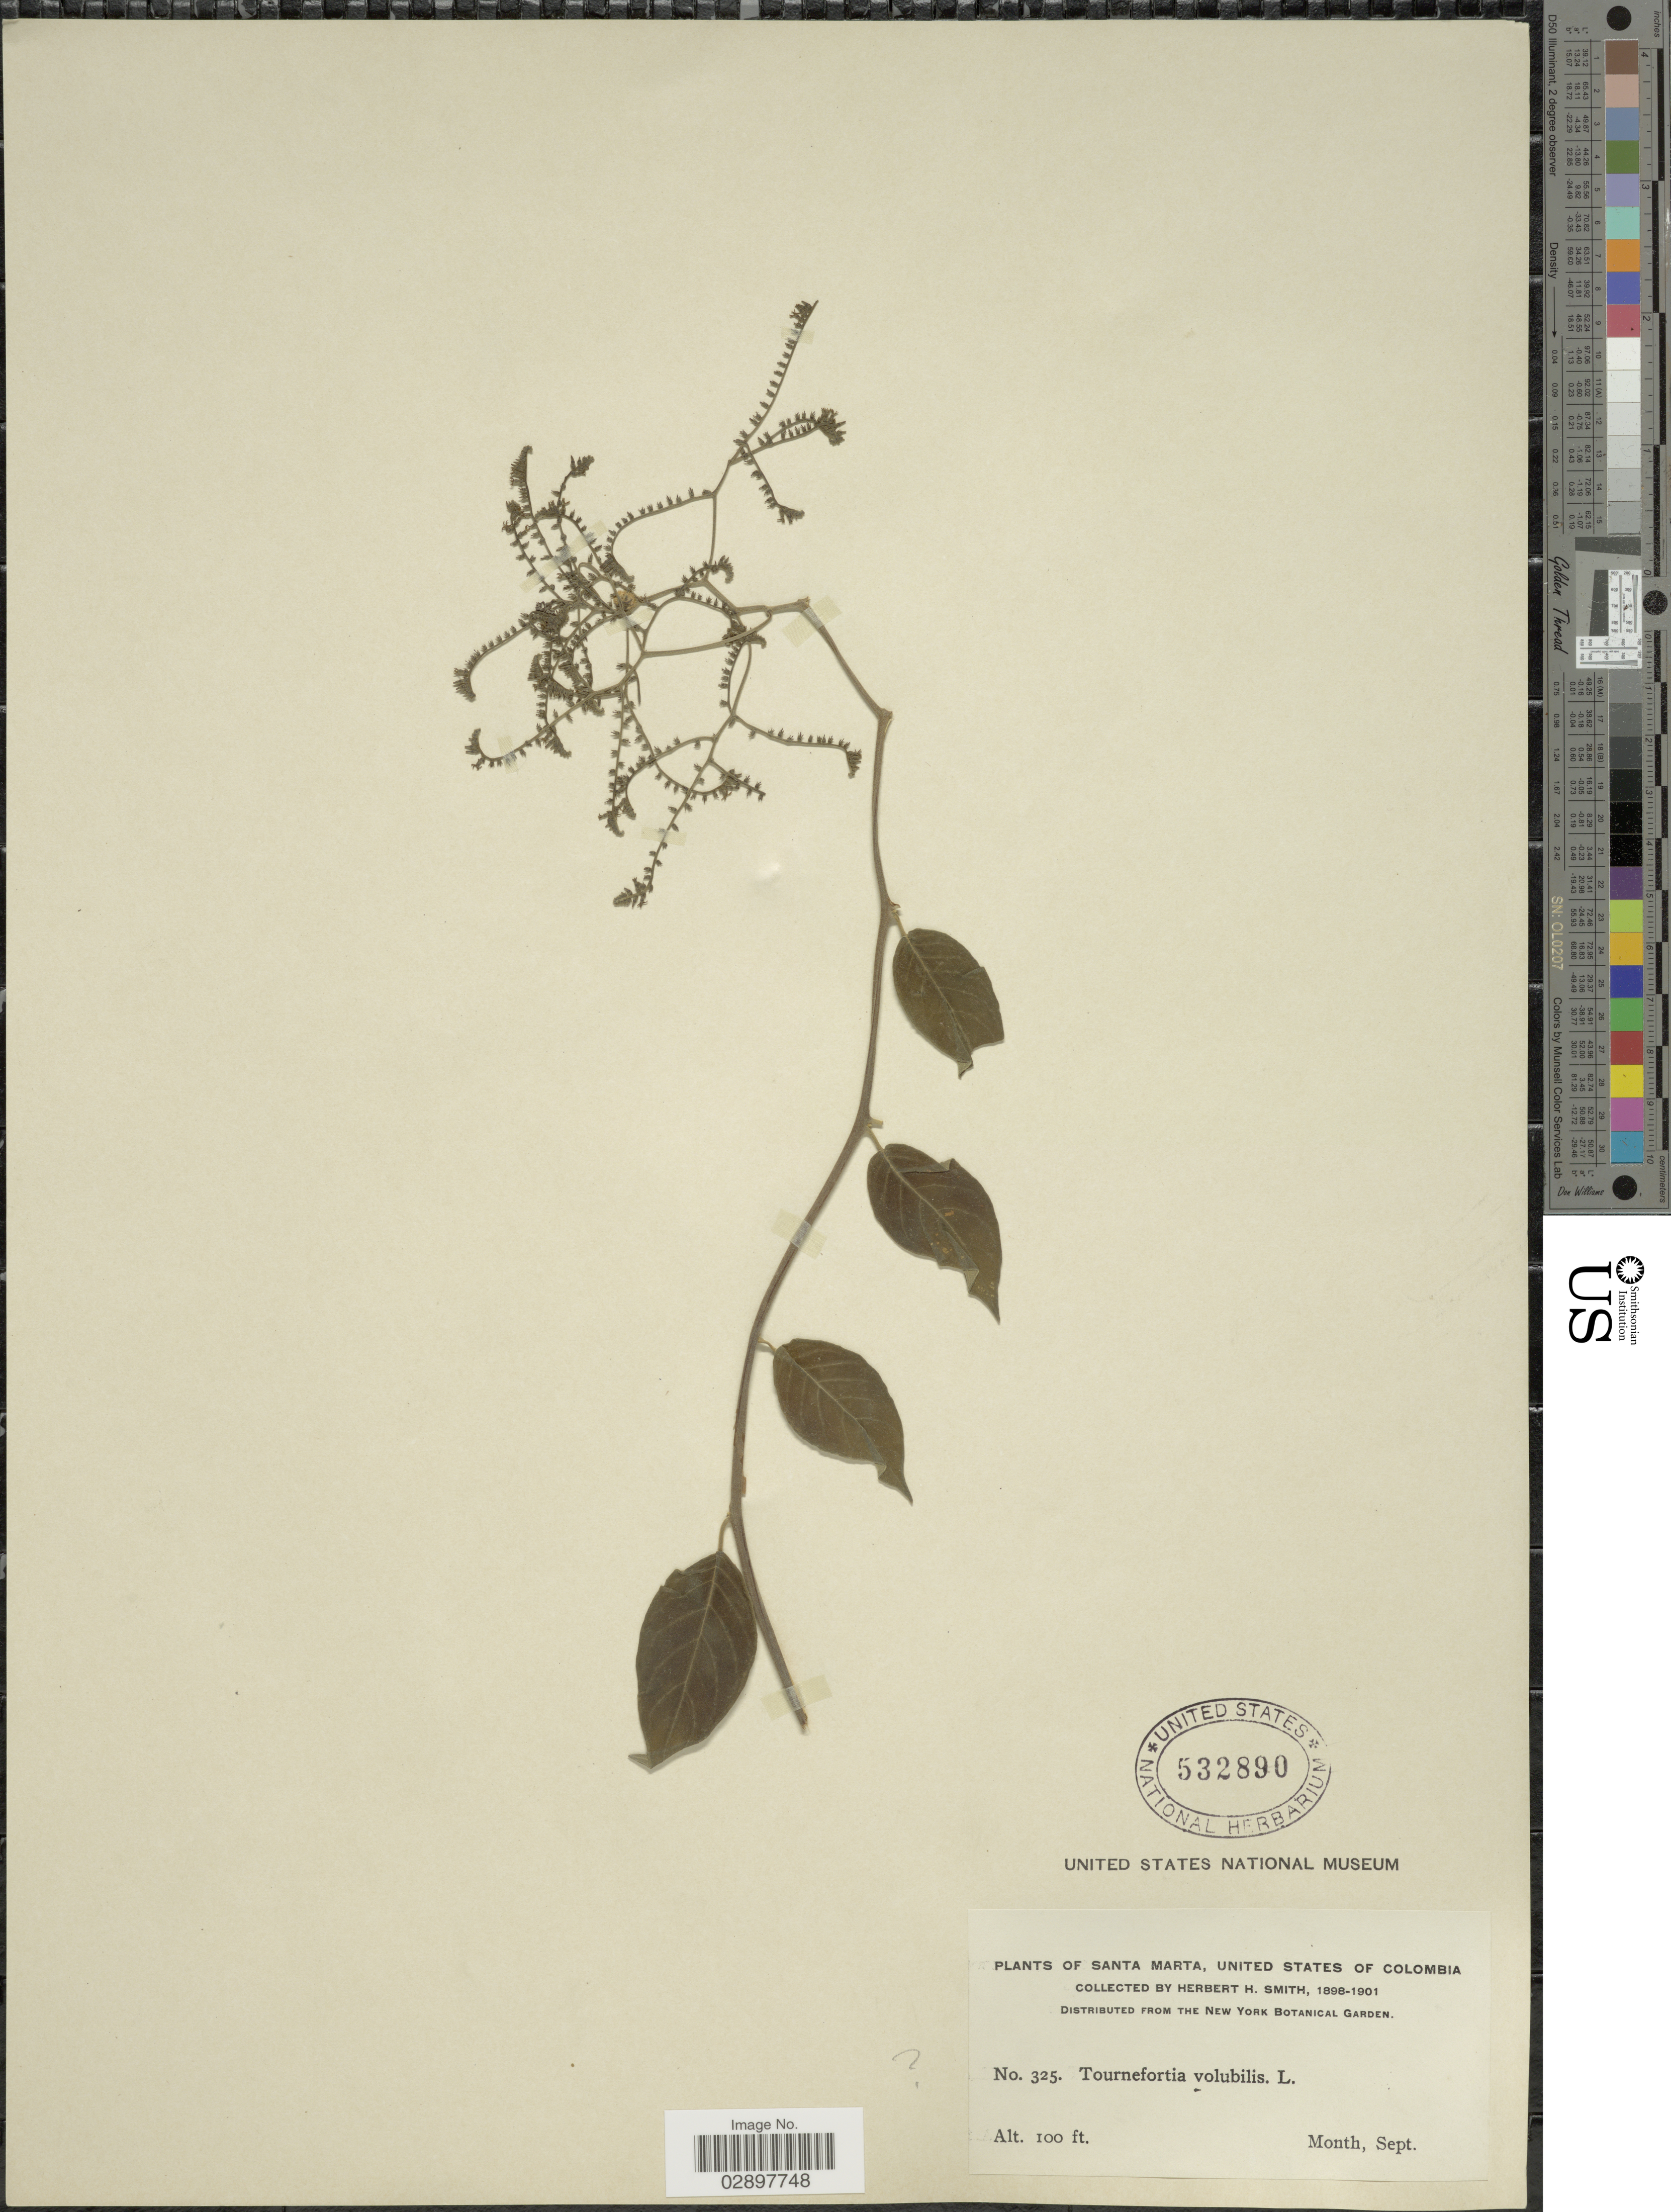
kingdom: Plantae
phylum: Tracheophyta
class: Magnoliopsida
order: Boraginales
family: Heliotropiaceae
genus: Tournefortia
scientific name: Tournefortia sp.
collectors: Herbert H. Smith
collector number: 325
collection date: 1898-09/1901-09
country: Colombia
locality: Santa Marta, United States of Colombia.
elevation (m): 30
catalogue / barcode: US 532890